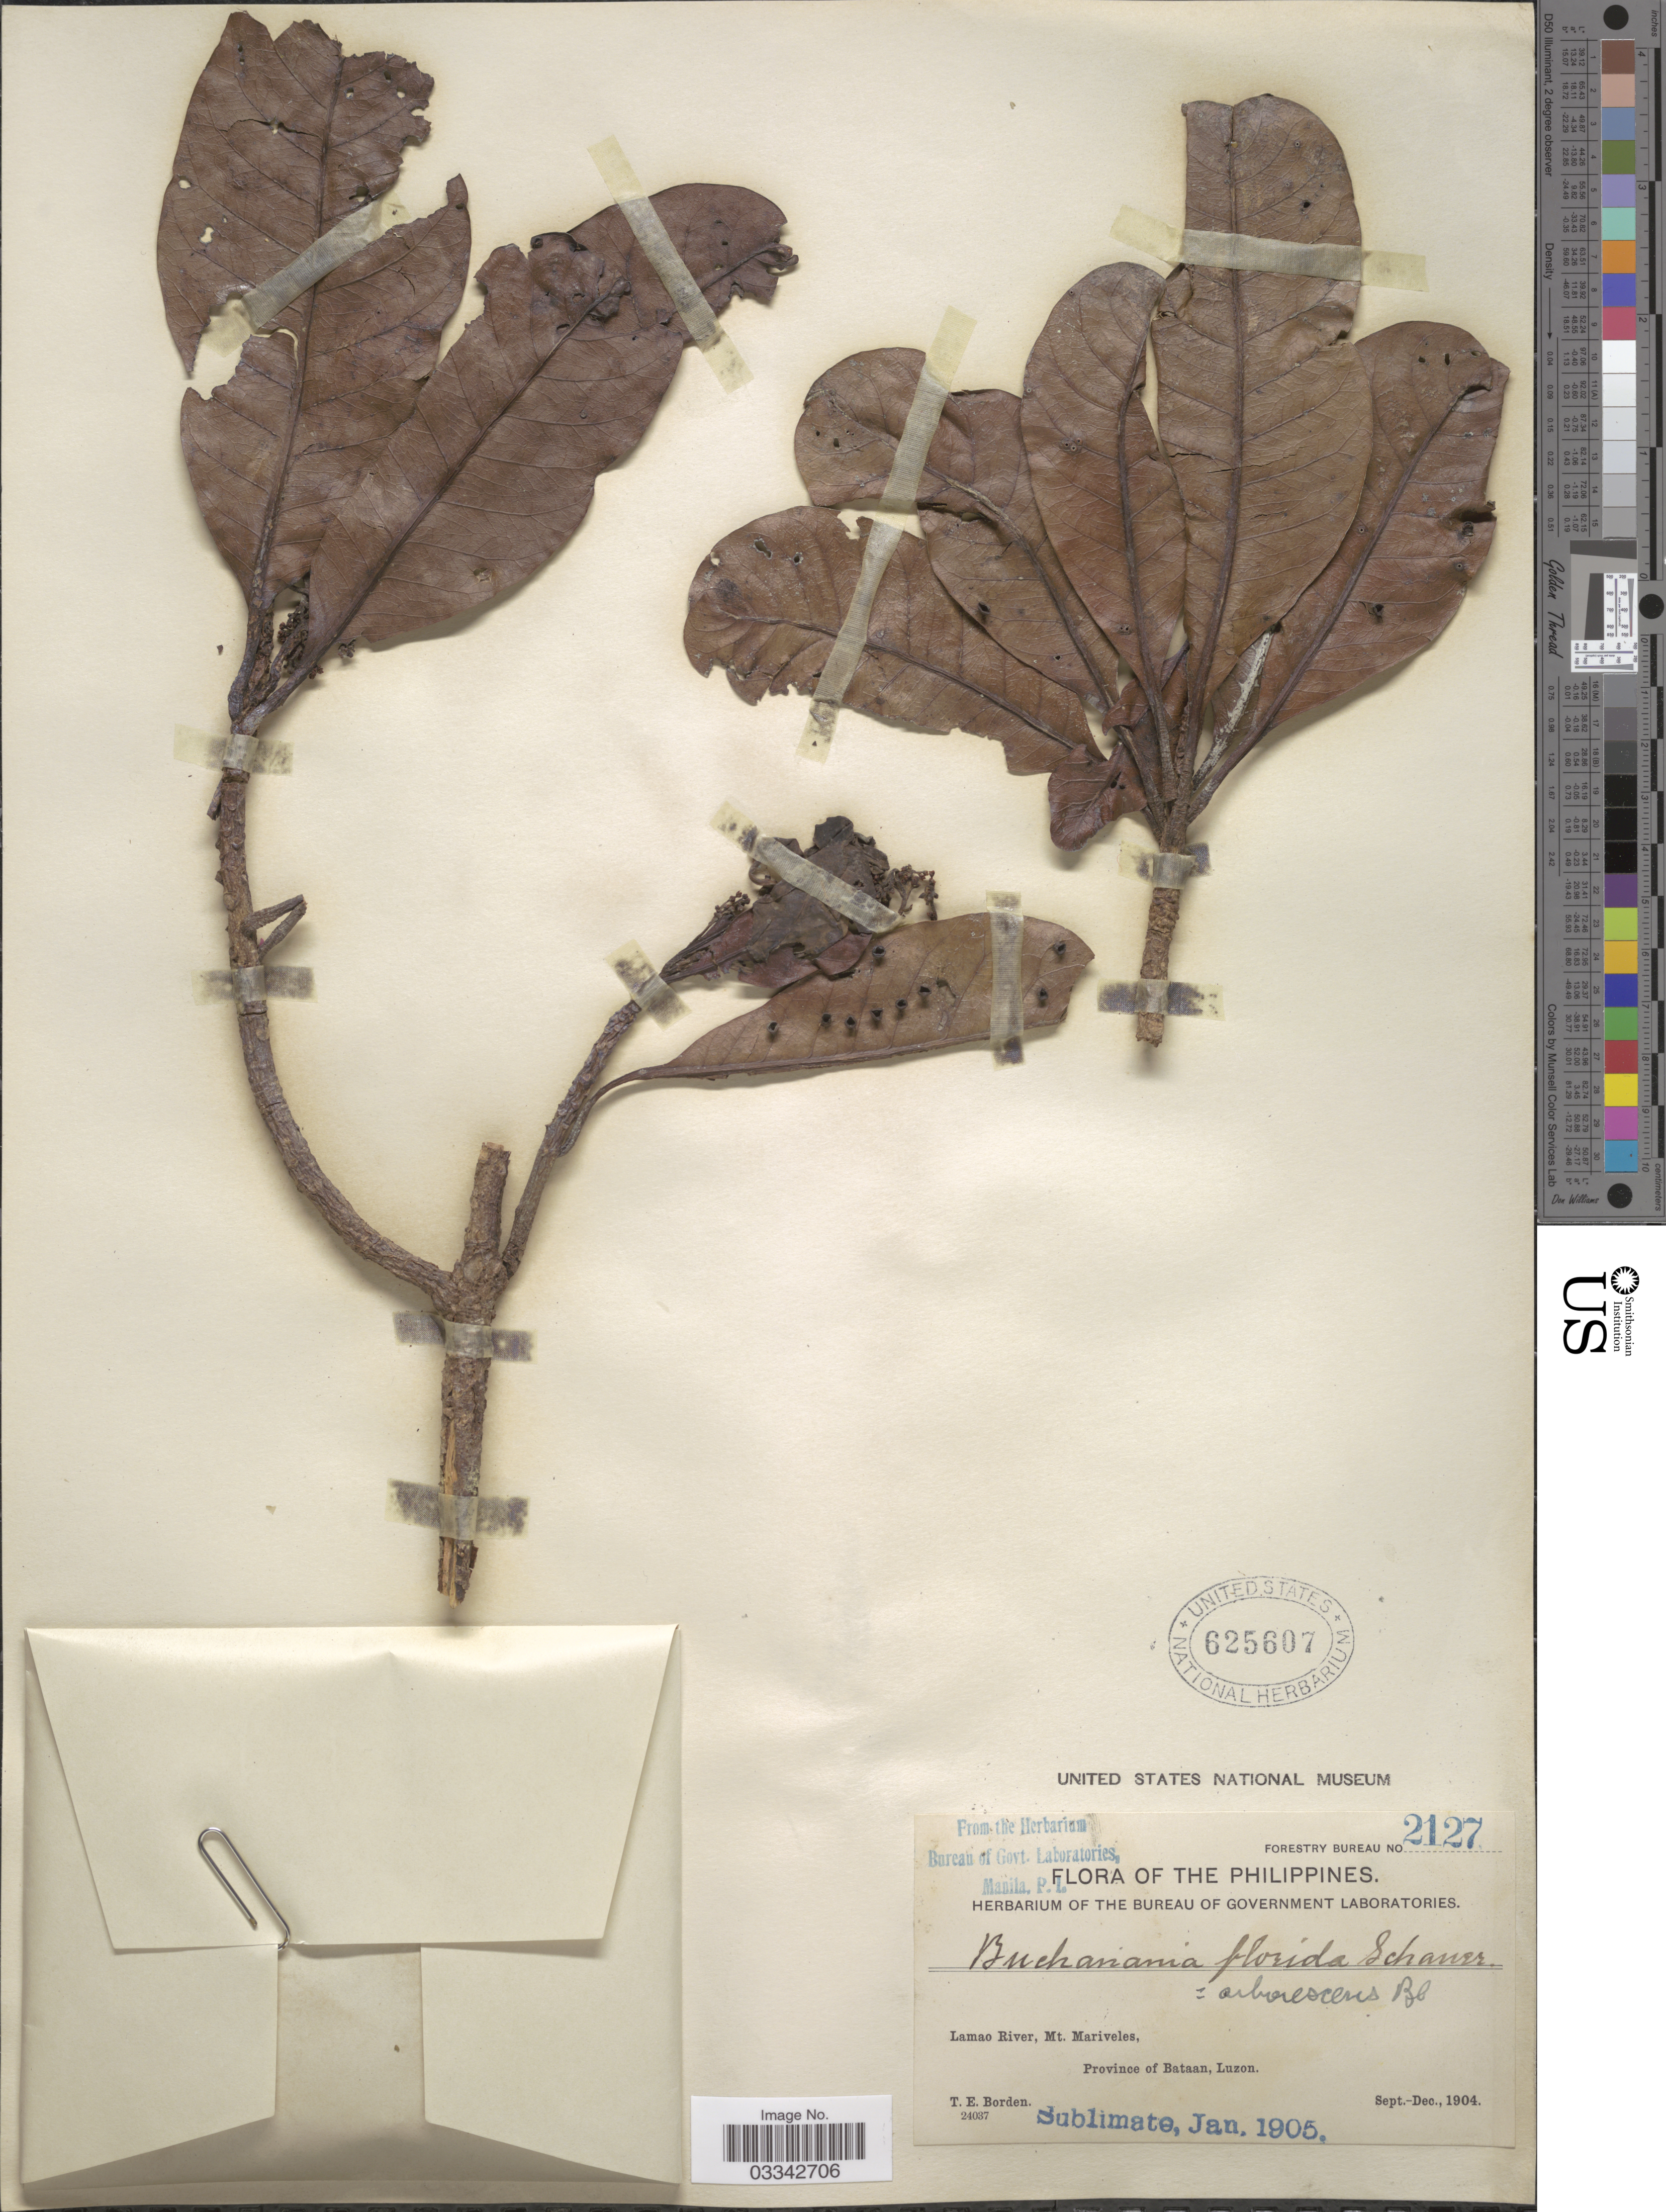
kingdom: Plantae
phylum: Tracheophyta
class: Magnoliopsida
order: Sapindales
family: Anacardiaceae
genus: Buchanania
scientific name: Buchanania arborescens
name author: (Blume) Blume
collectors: T. E. Borden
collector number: Forestry Bureau 2127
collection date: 1904-09/1904-12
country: Philippines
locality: Lamao River, Mt. Mariveles, Province of Bataan, Luzon.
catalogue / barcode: US 625607